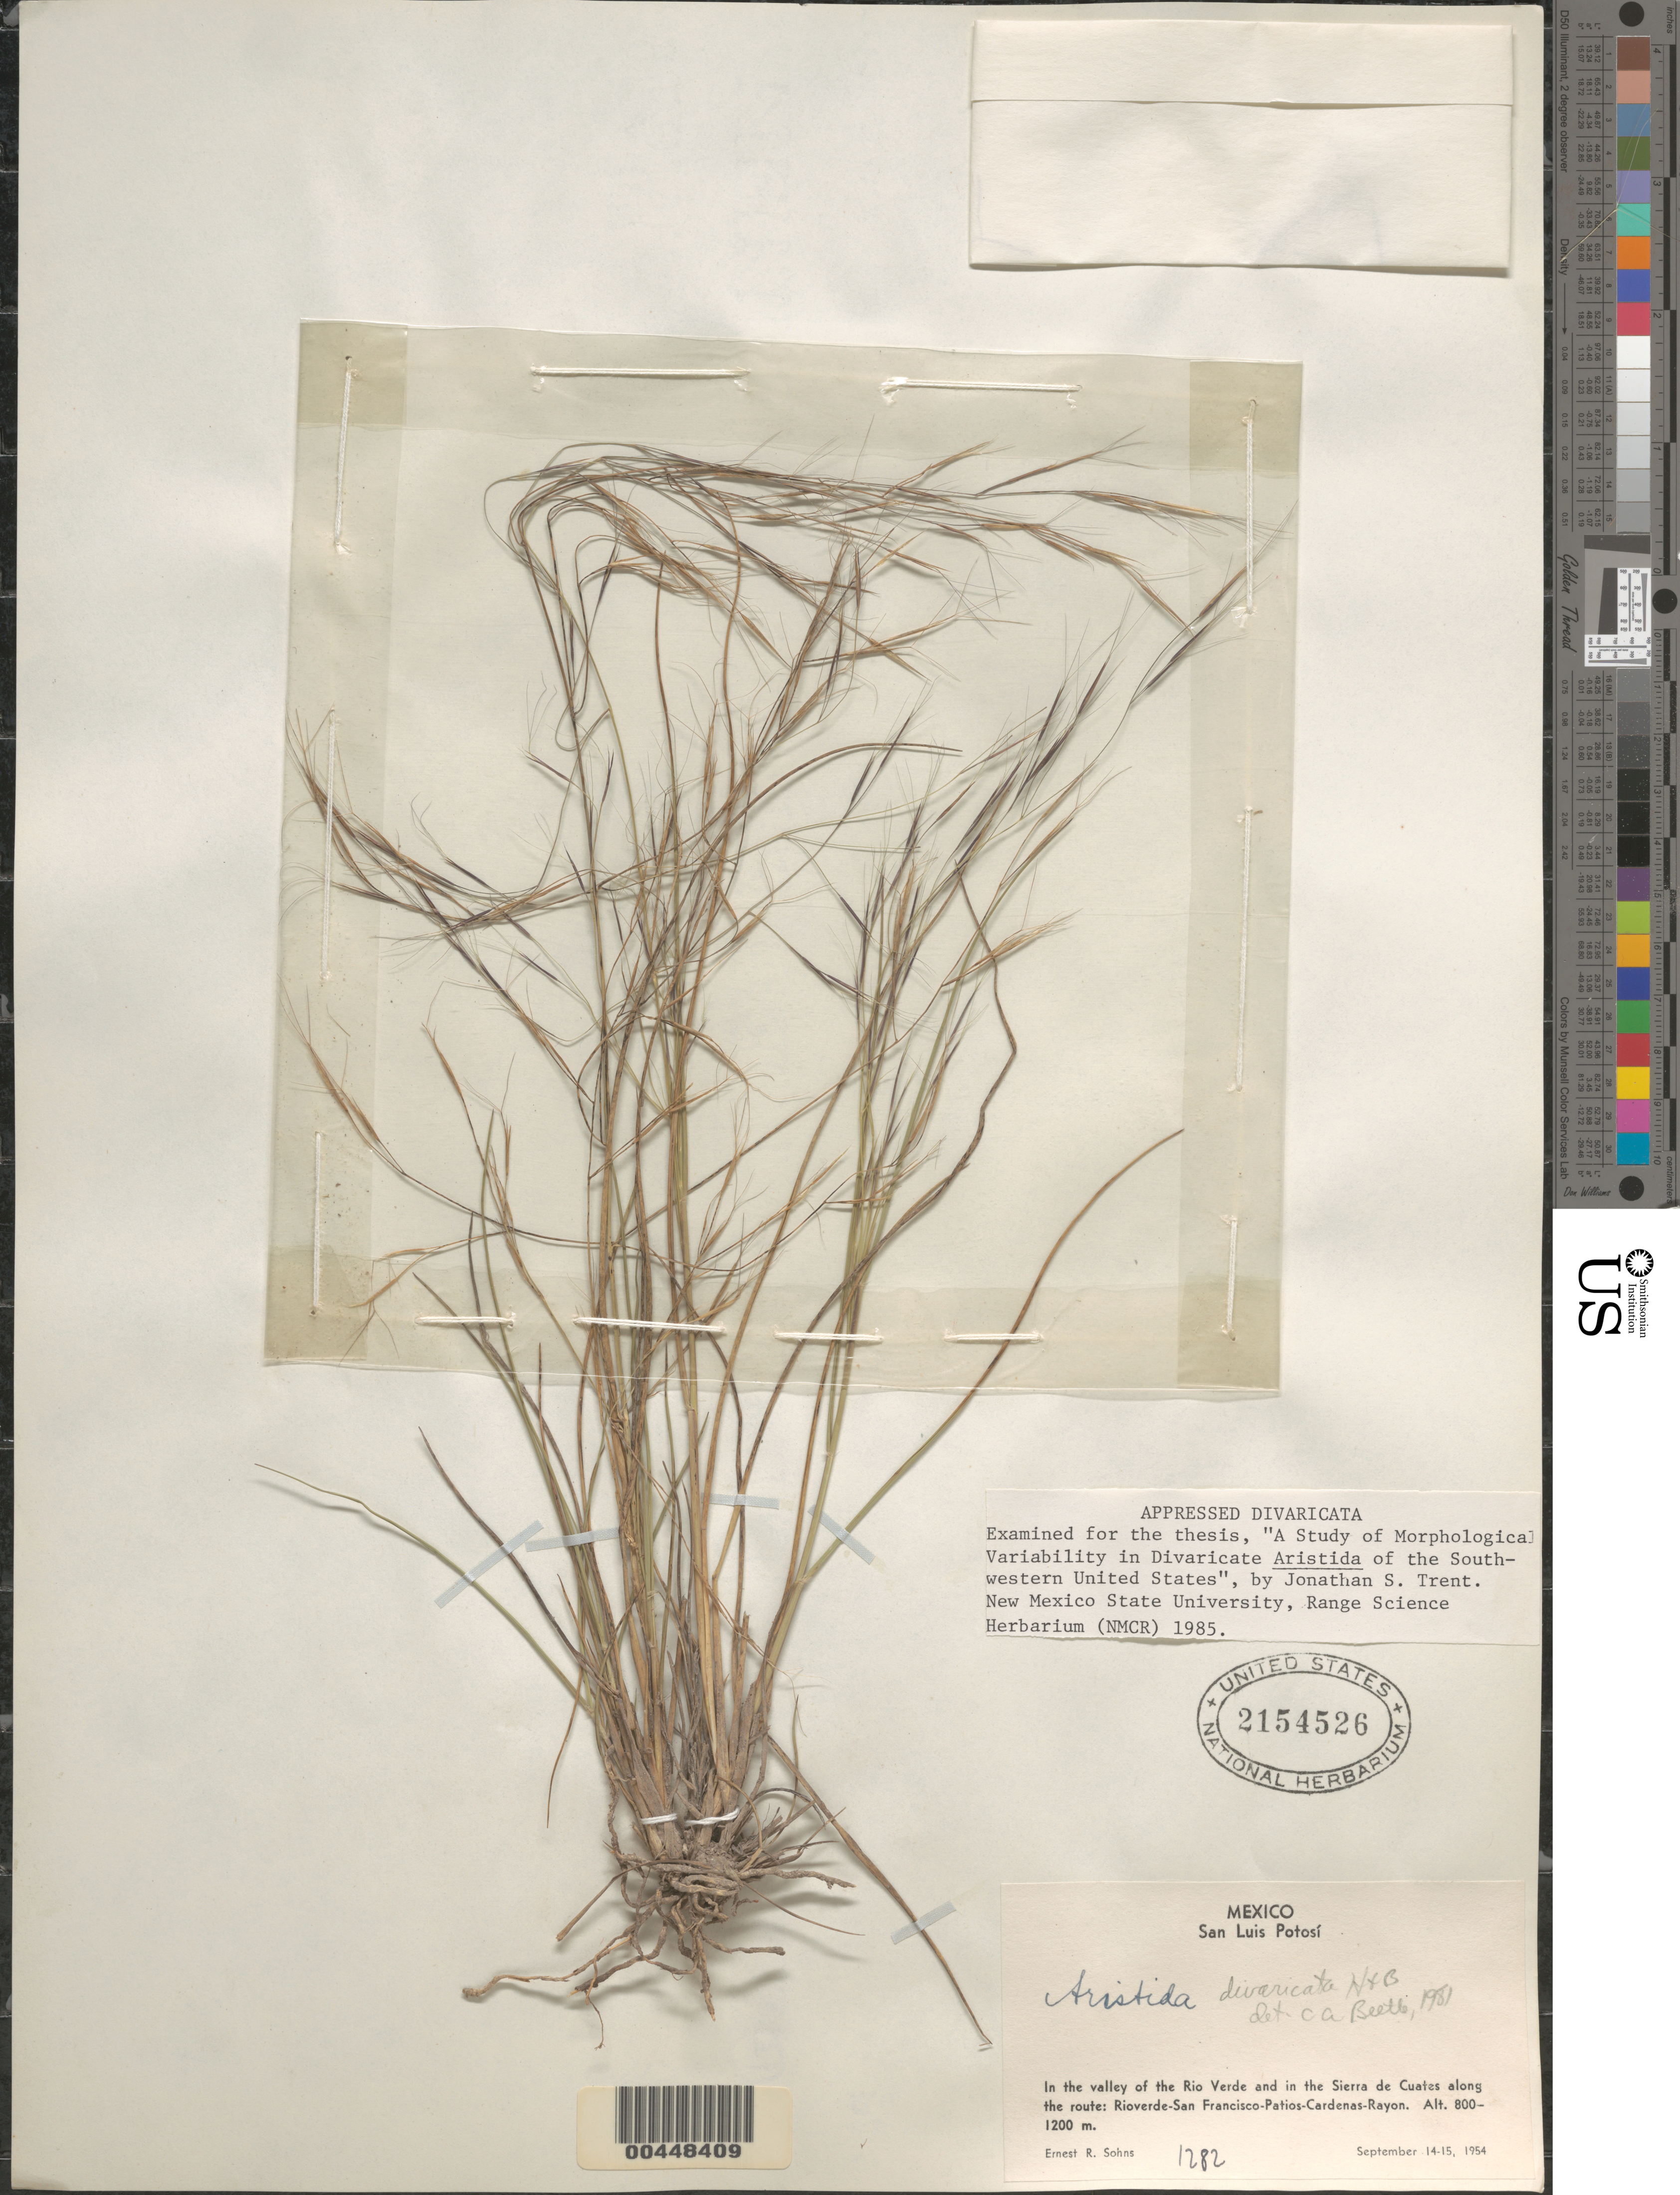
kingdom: Plantae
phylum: Tracheophyta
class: Liliopsida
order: Poales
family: Poaceae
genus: Aristida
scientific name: Aristida divaricata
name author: Humb. & Bonpl. ex Willd.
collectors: E. R. Sohns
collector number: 1282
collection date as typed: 14 Sep 1954 to 15 Sep 1954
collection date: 1954-09-14/1954-09-15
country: Mexico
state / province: San Luis Potosi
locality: In the valley of the Rio Verde and in the Sierra de Cuates along the route: Rioverde-San Francisco-Patios-Cardenas-Rayon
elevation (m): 800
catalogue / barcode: US 2154526